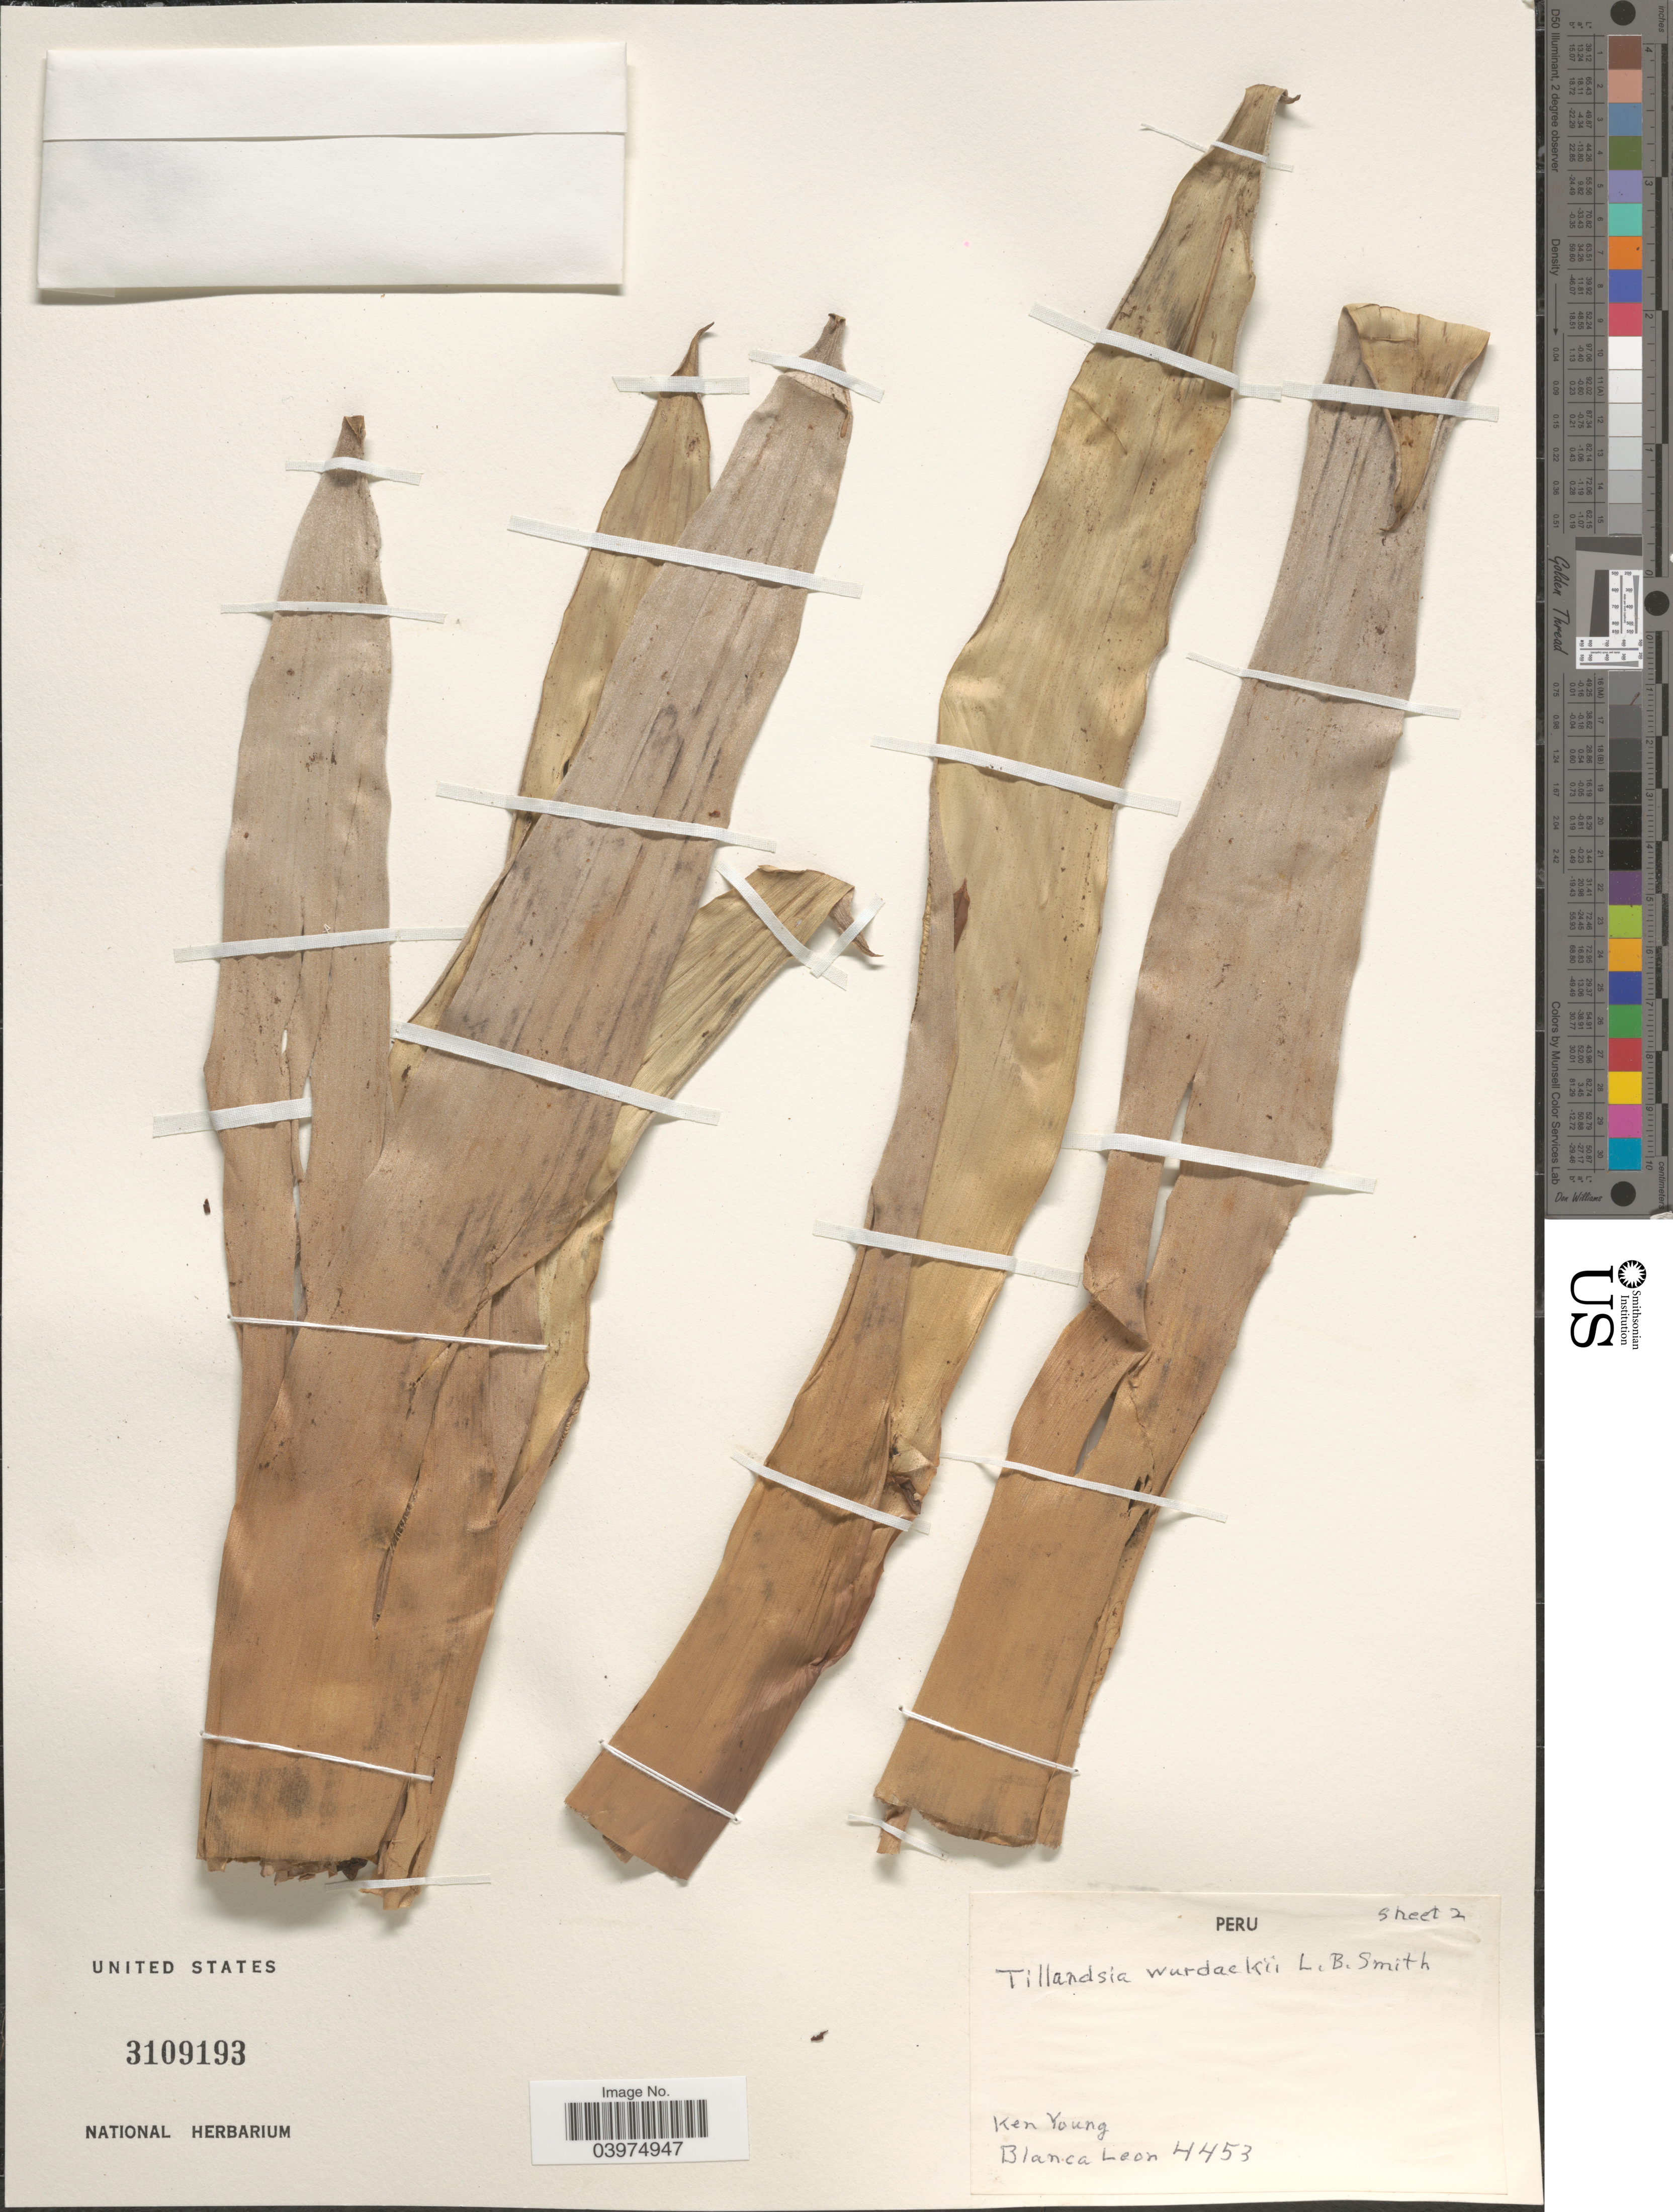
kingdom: Plantae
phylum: Tracheophyta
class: Liliopsida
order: Poales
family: Bromeliaceae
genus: Tillandsia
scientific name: Tillandsia wurdackii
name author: L.B. Sm.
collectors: K. Young & B. León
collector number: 4453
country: Peru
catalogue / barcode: US 3109193